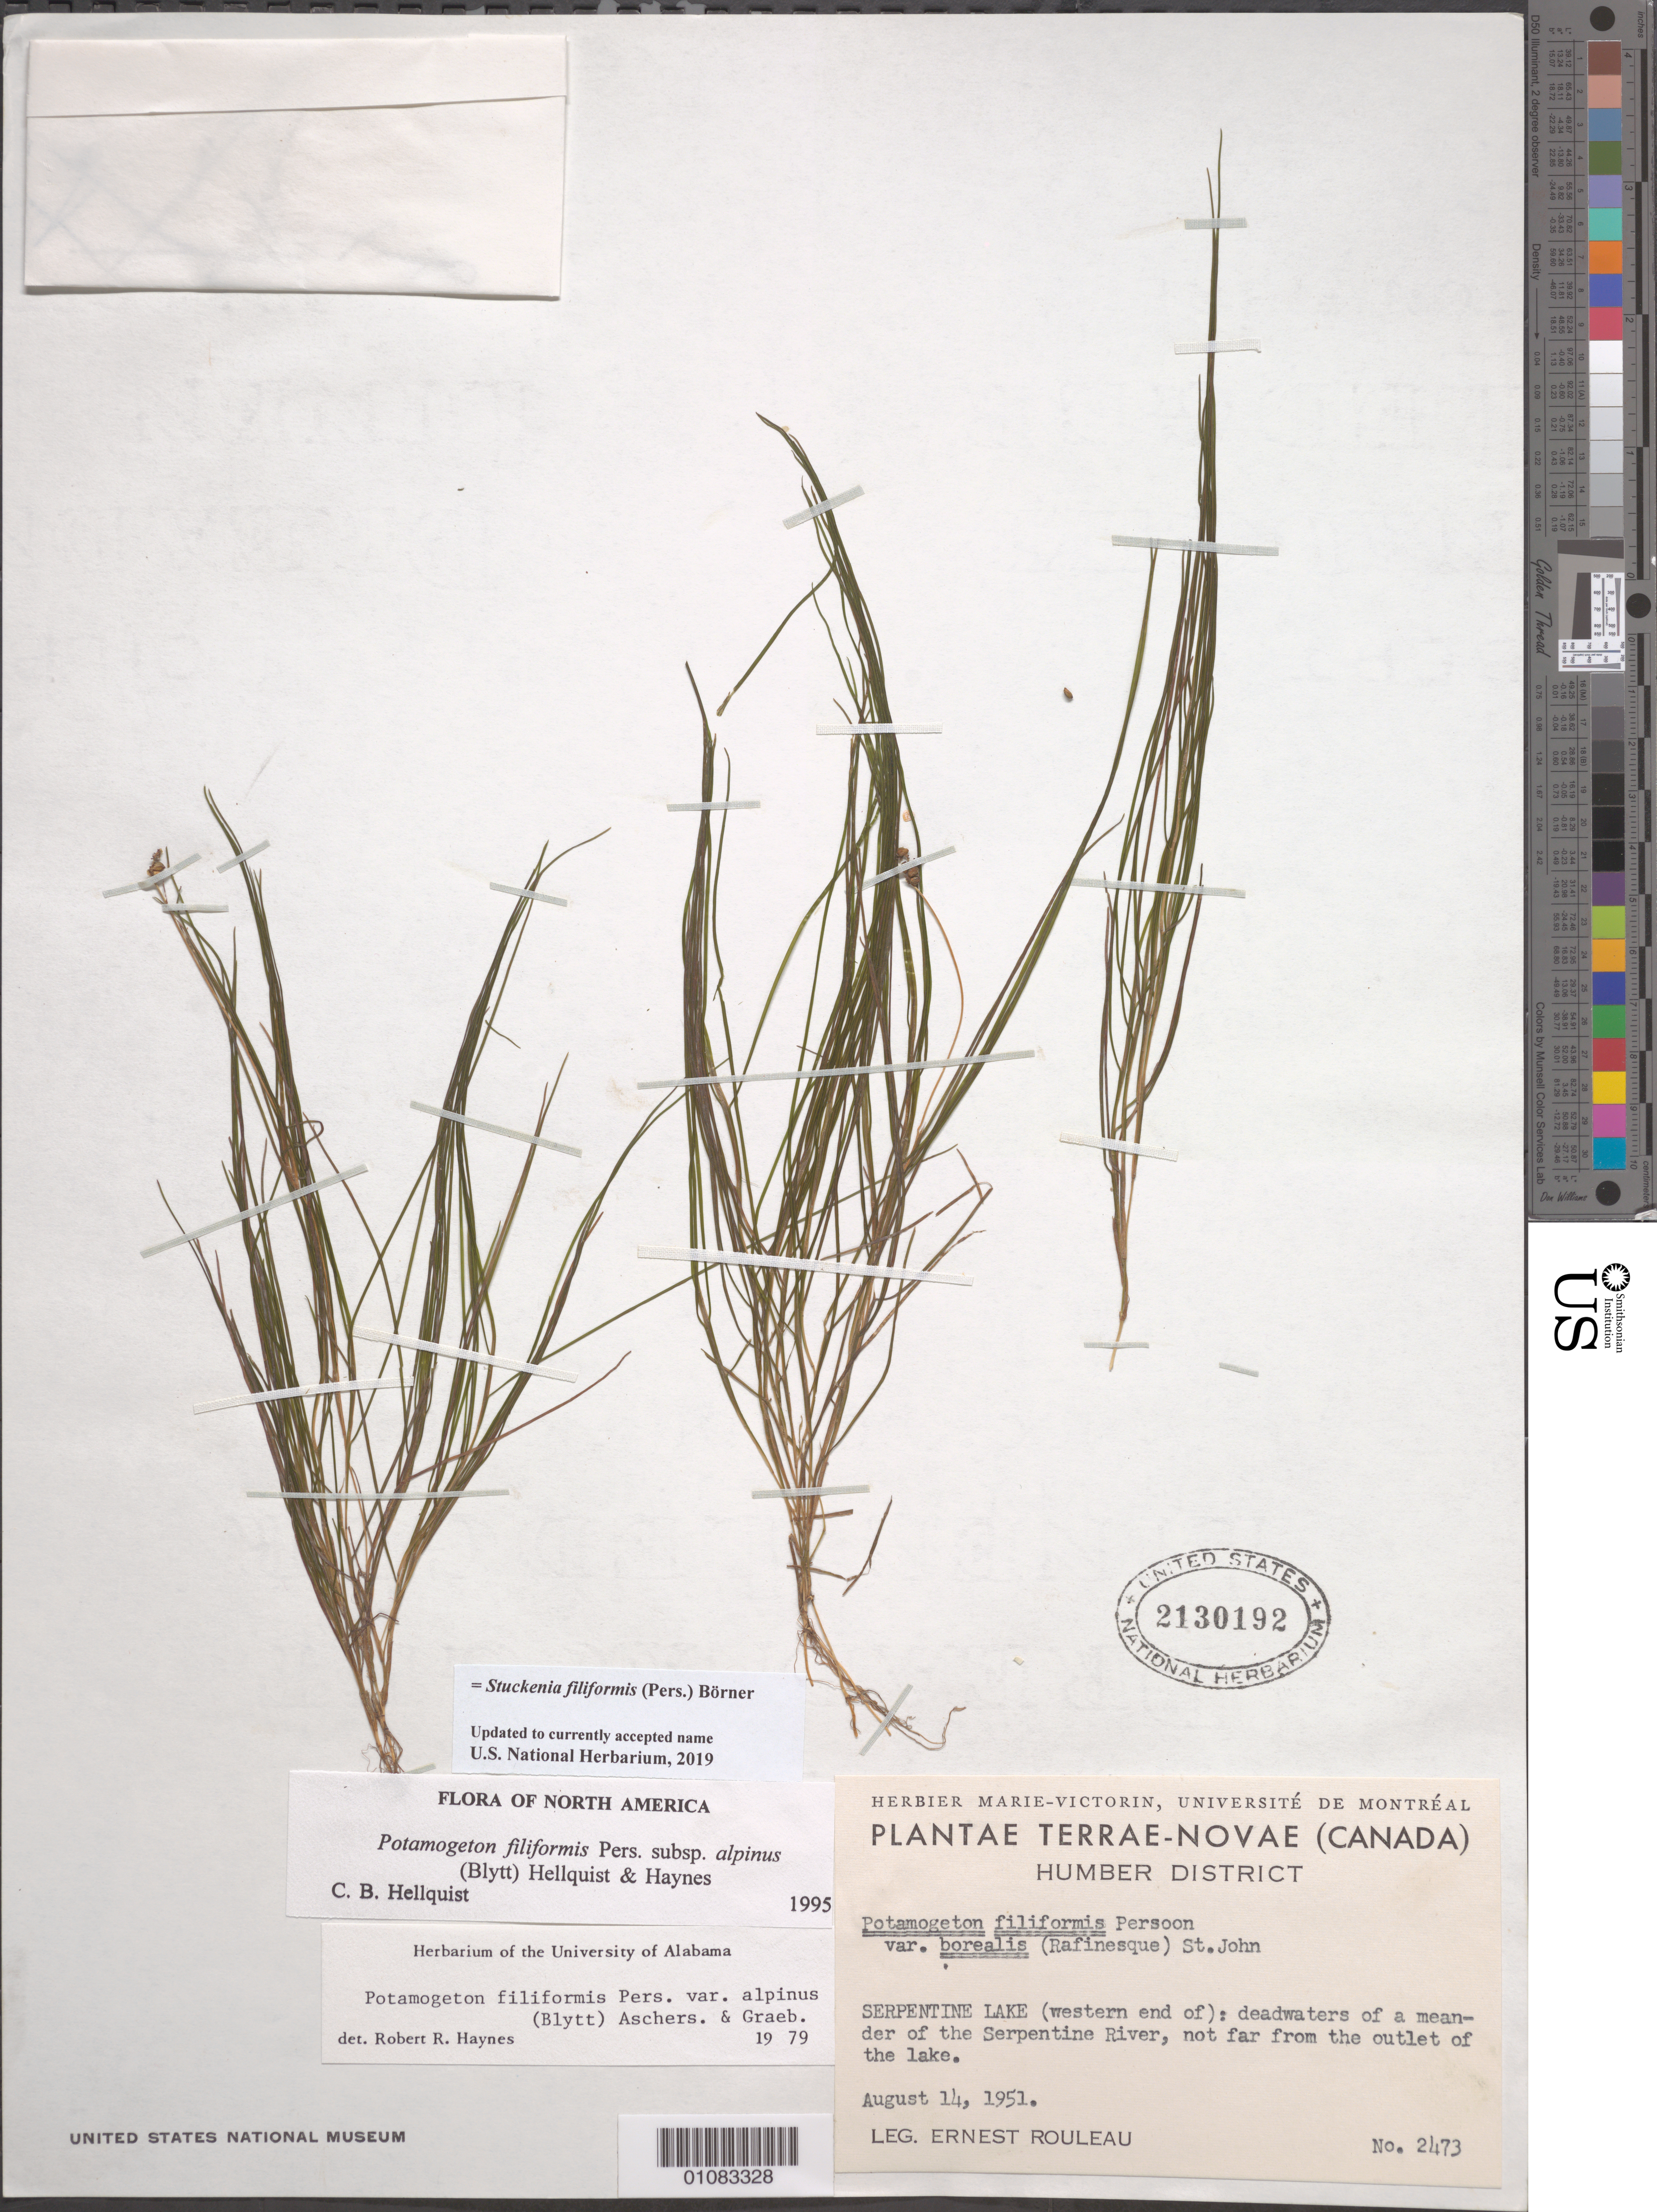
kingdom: Plantae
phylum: Tracheophyta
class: Liliopsida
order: Alismatales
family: Potamogetonaceae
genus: Stuckenia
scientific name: Stuckenia filiformis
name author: (Pers.) Börner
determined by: Strong, Mark T., (BOT), Smithsonian Institution - National Museum of Natural History (UNITED STATES)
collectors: J. Rouleau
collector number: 2473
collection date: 1951-08-14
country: Canada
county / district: Humber East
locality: Terrae- Novae, western end of Serpentine Lake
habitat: Deadwaters of a meander of the river, not far from the outlet of the lake.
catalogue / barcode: US 2130192